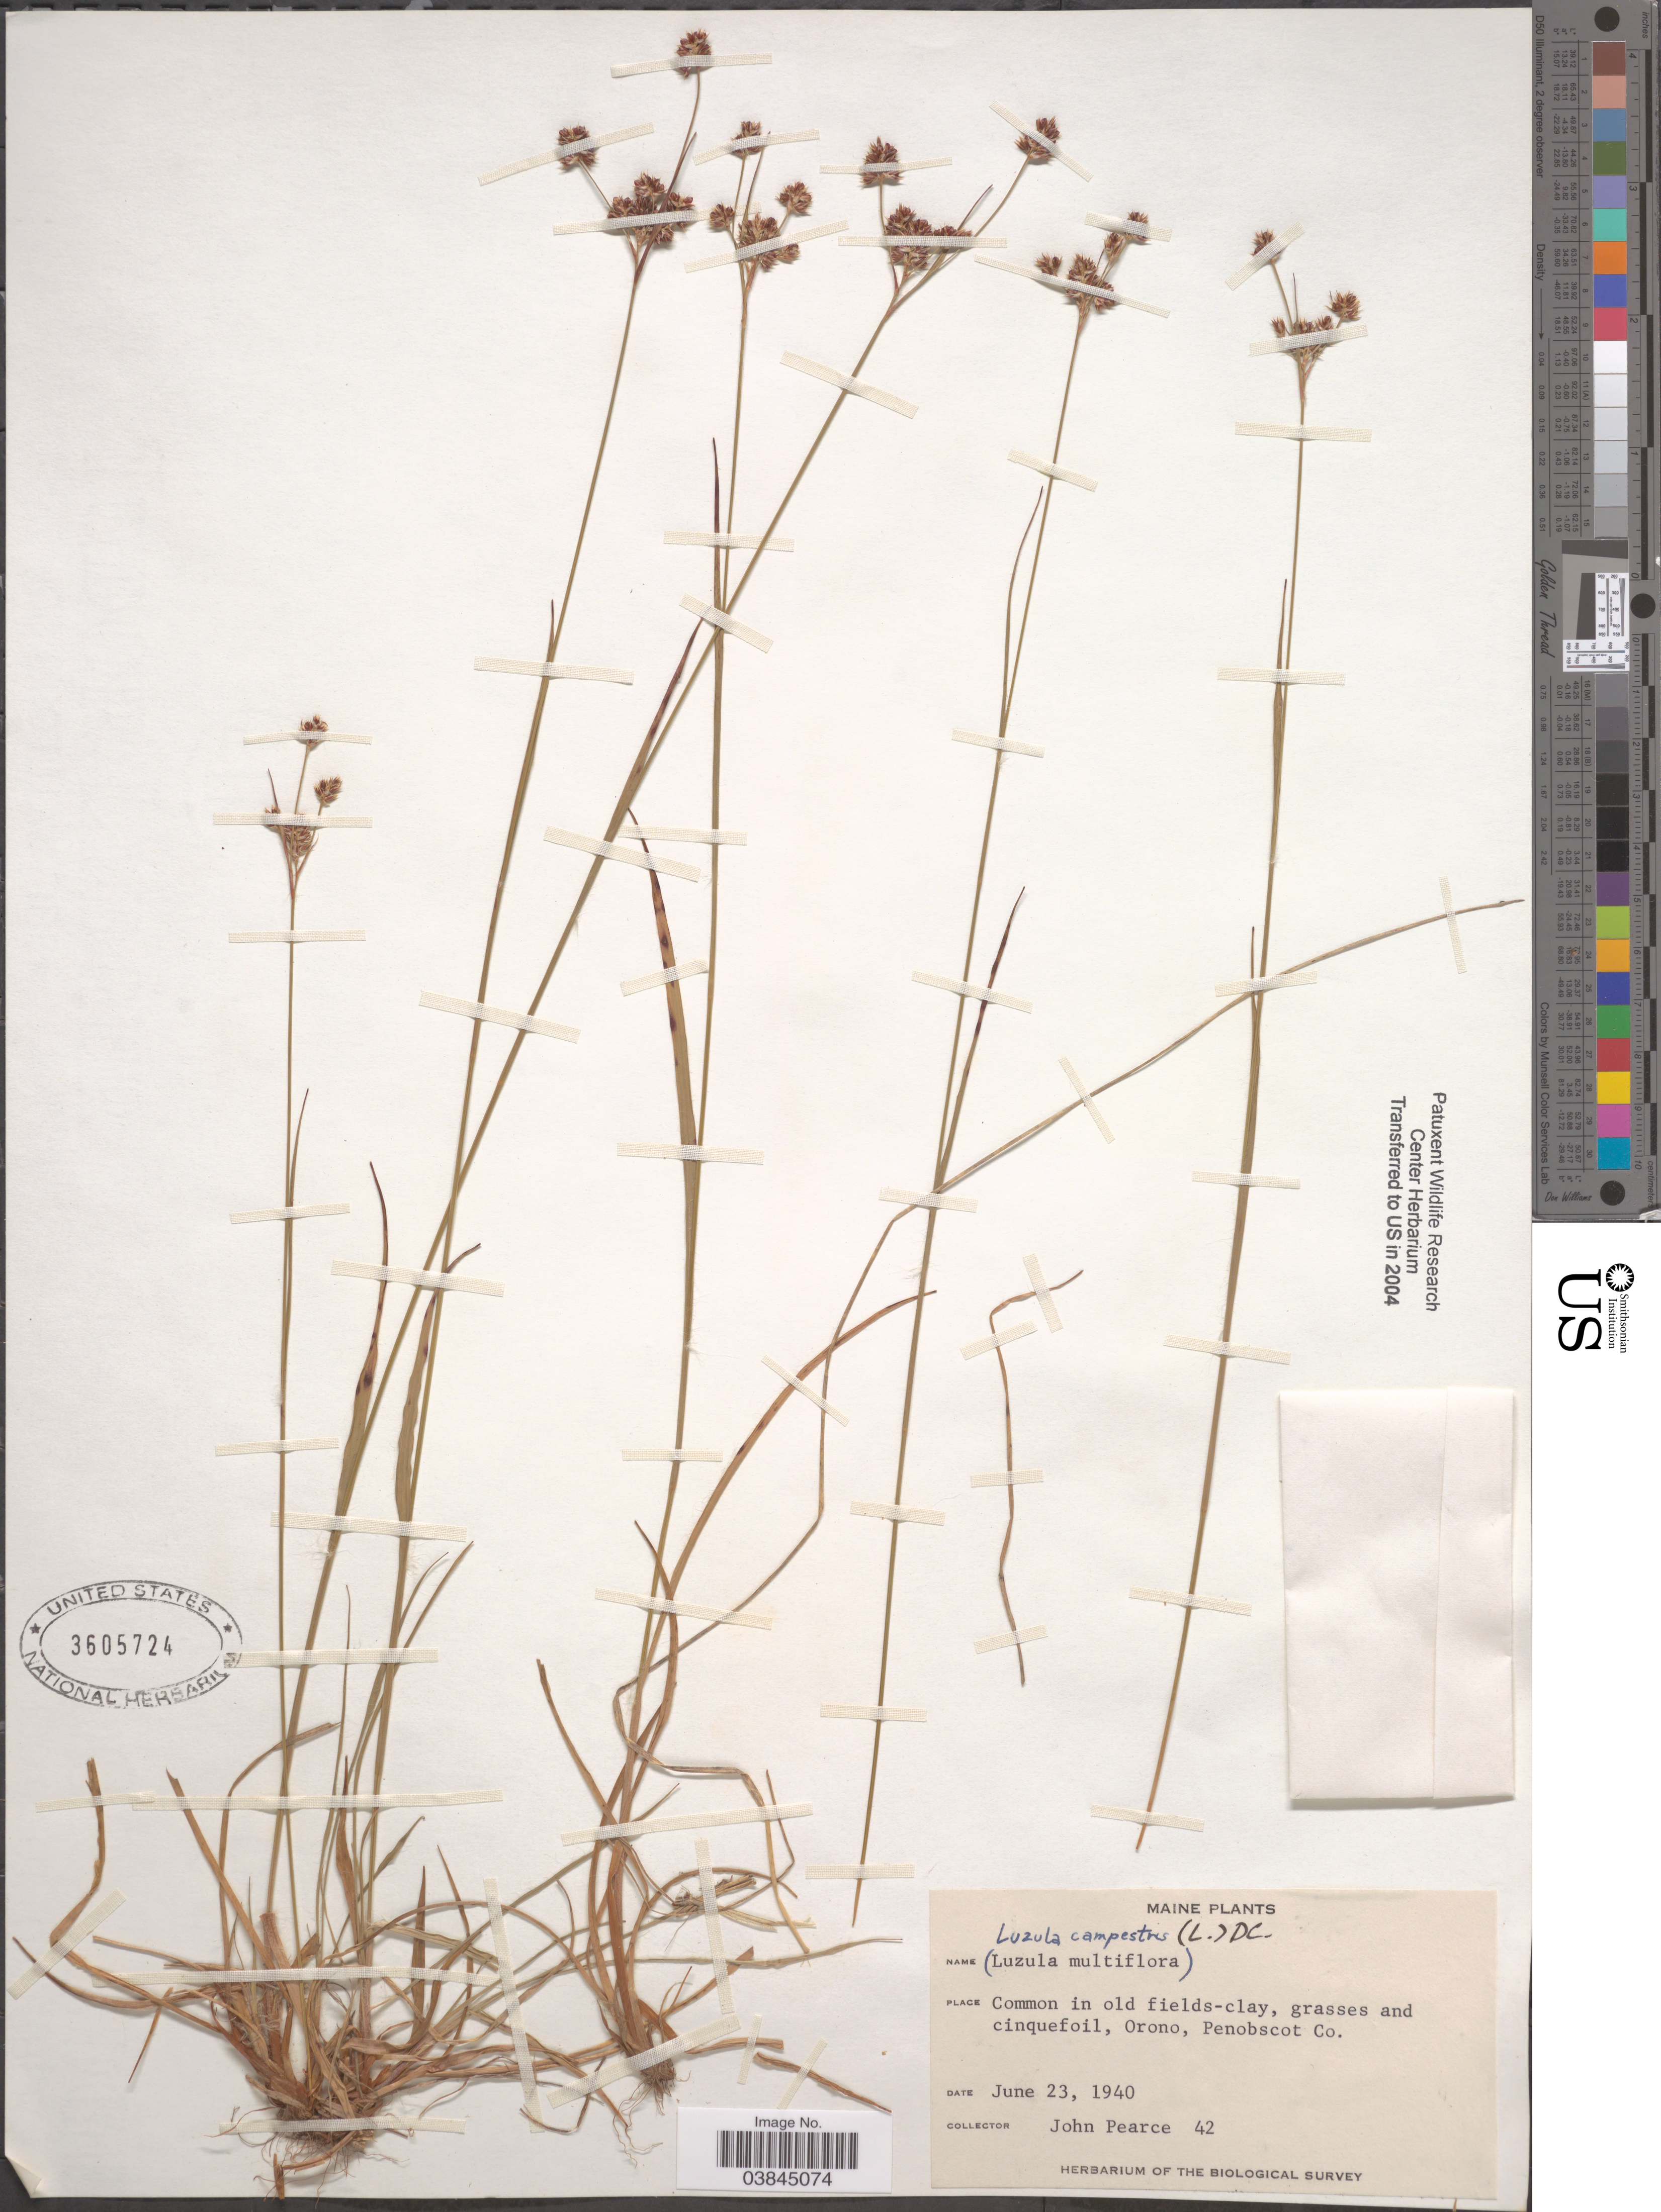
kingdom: Plantae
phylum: Tracheophyta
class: Liliopsida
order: Poales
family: Juncaceae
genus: Luzula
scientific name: Luzula campestris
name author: (L.) DC.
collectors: J. Pearce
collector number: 42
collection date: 1940-06-23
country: United States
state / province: Maine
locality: Orono, Penobscot Co.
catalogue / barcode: US 3605724